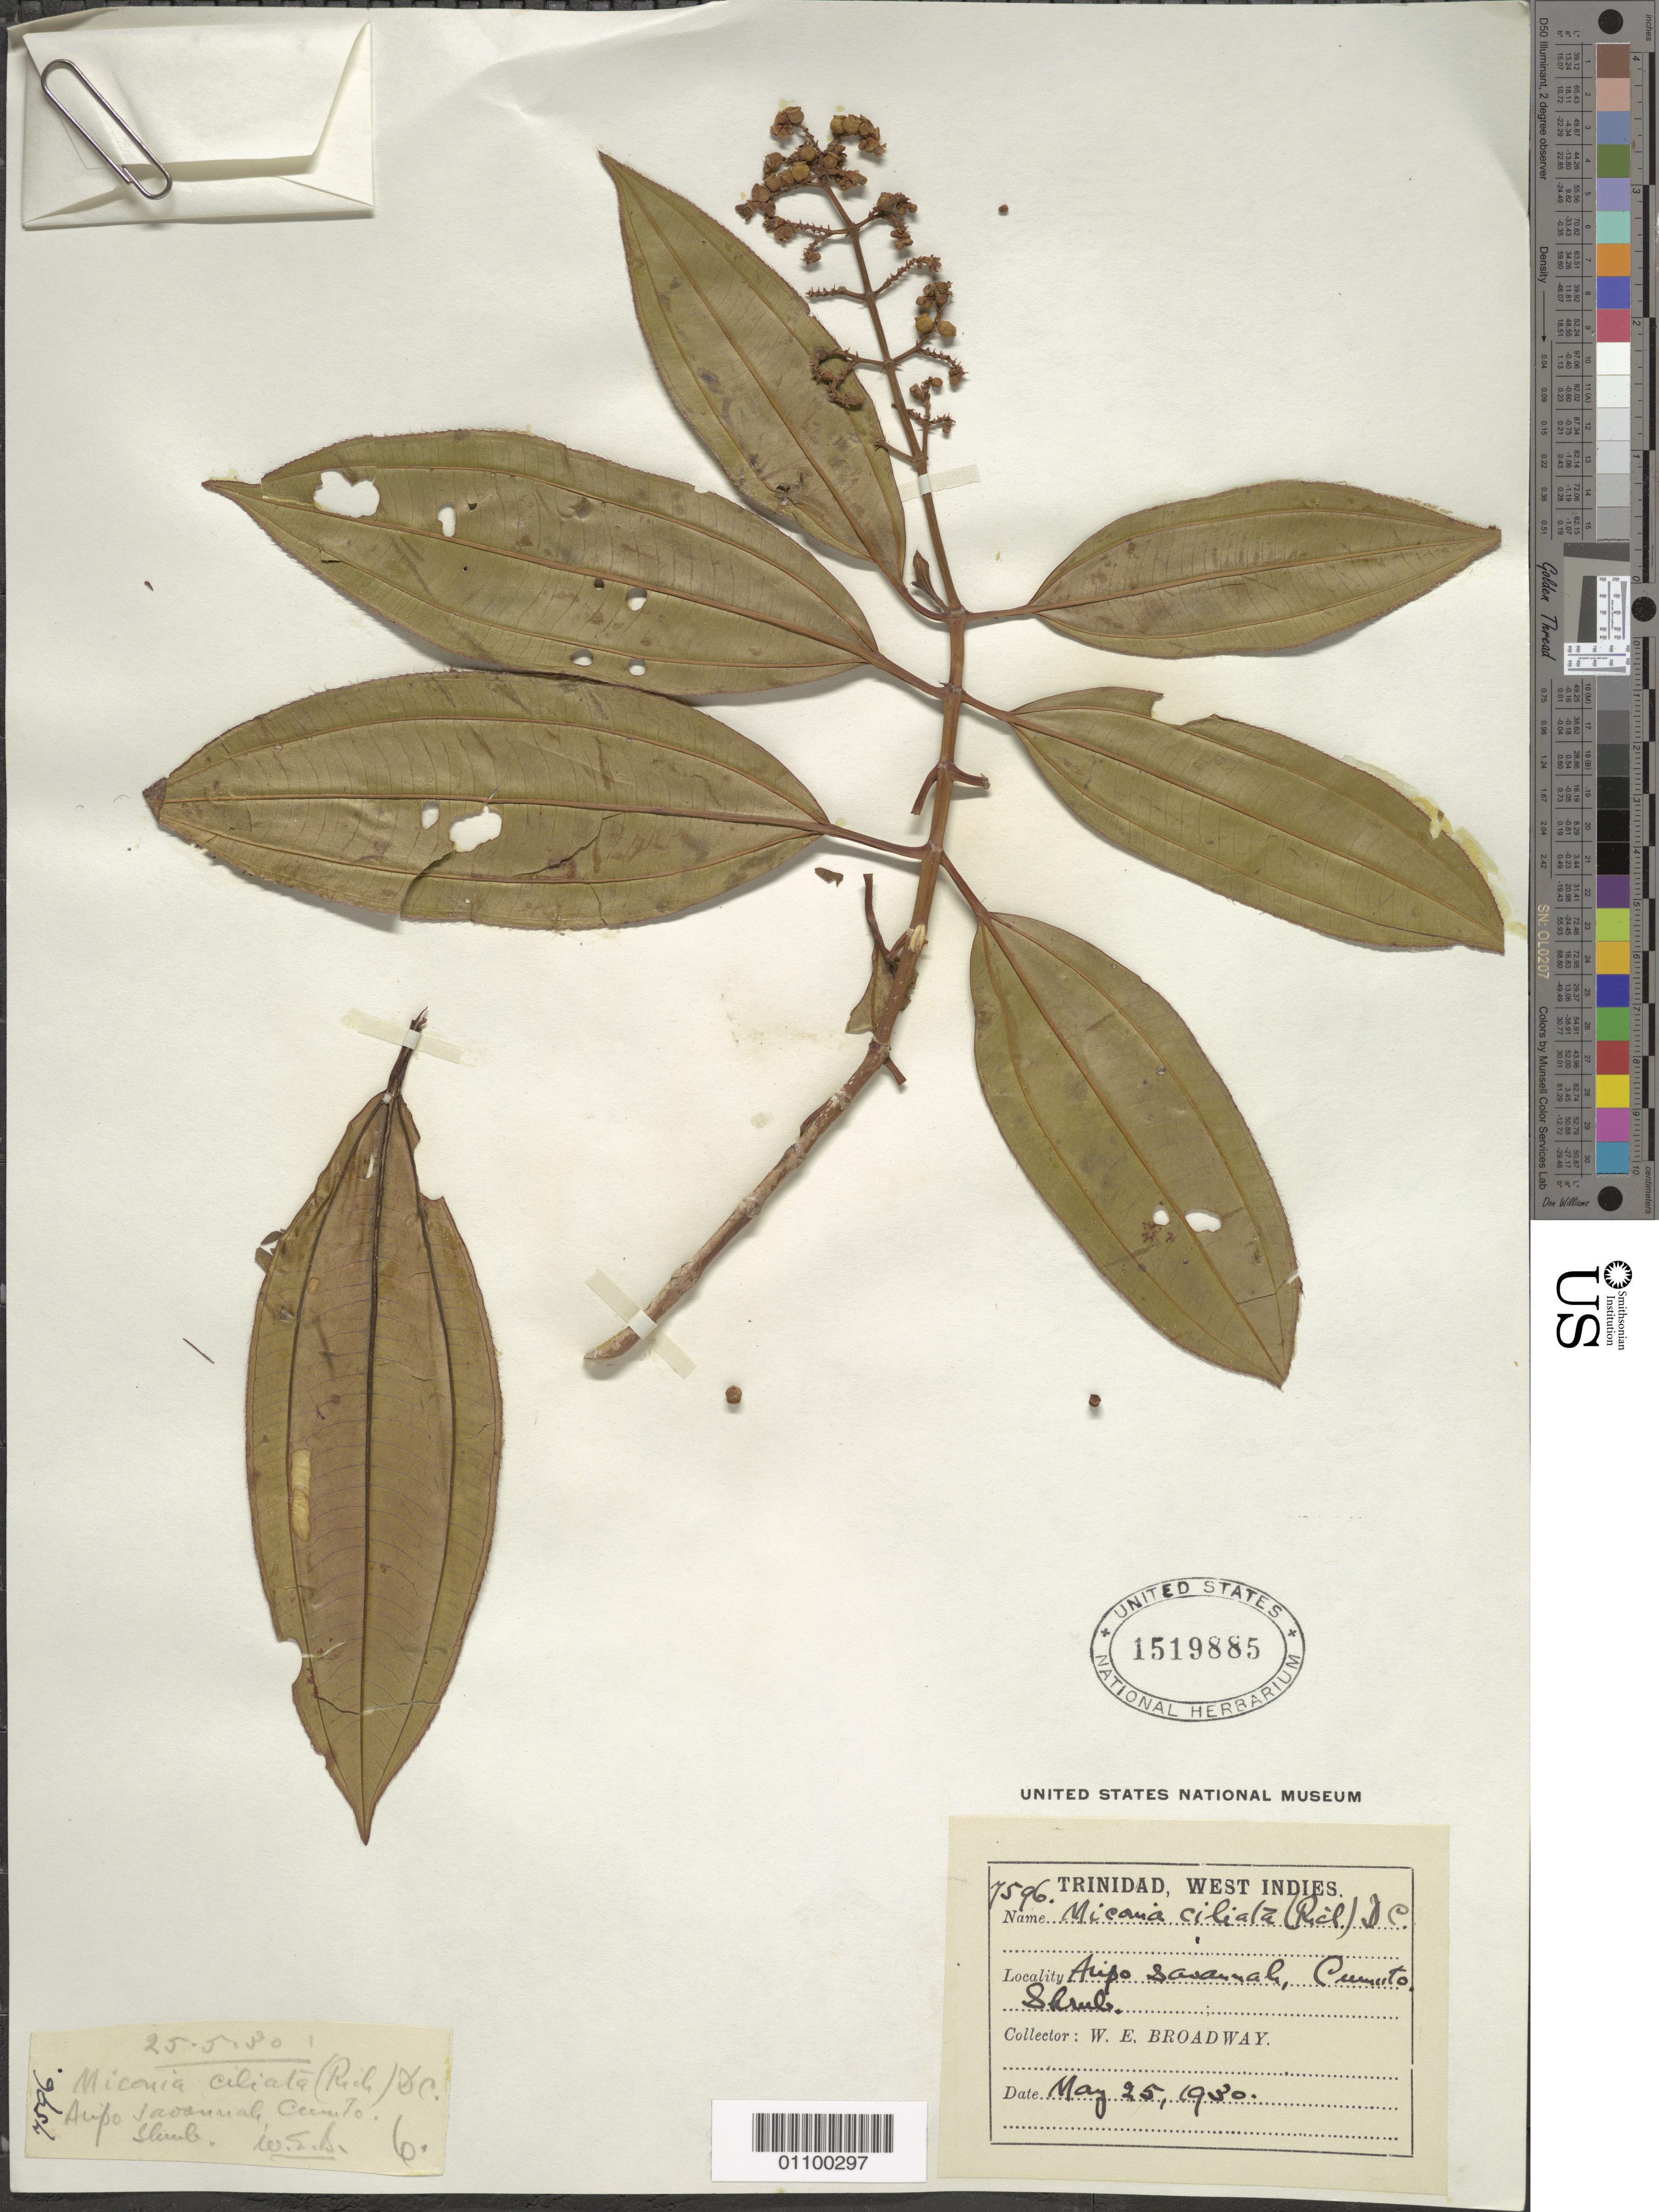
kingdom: Plantae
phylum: Tracheophyta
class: Magnoliopsida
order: Myrtales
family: Melastomataceae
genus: Miconia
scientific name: Miconia ciliata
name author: (Rich.) DC.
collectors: W. E. Broadway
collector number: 7596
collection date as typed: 25 May 1930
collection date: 1930-05-25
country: Trinidad and Tobago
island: Trinidad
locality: Aripo Savanna, Cumuto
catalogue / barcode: US 1519885